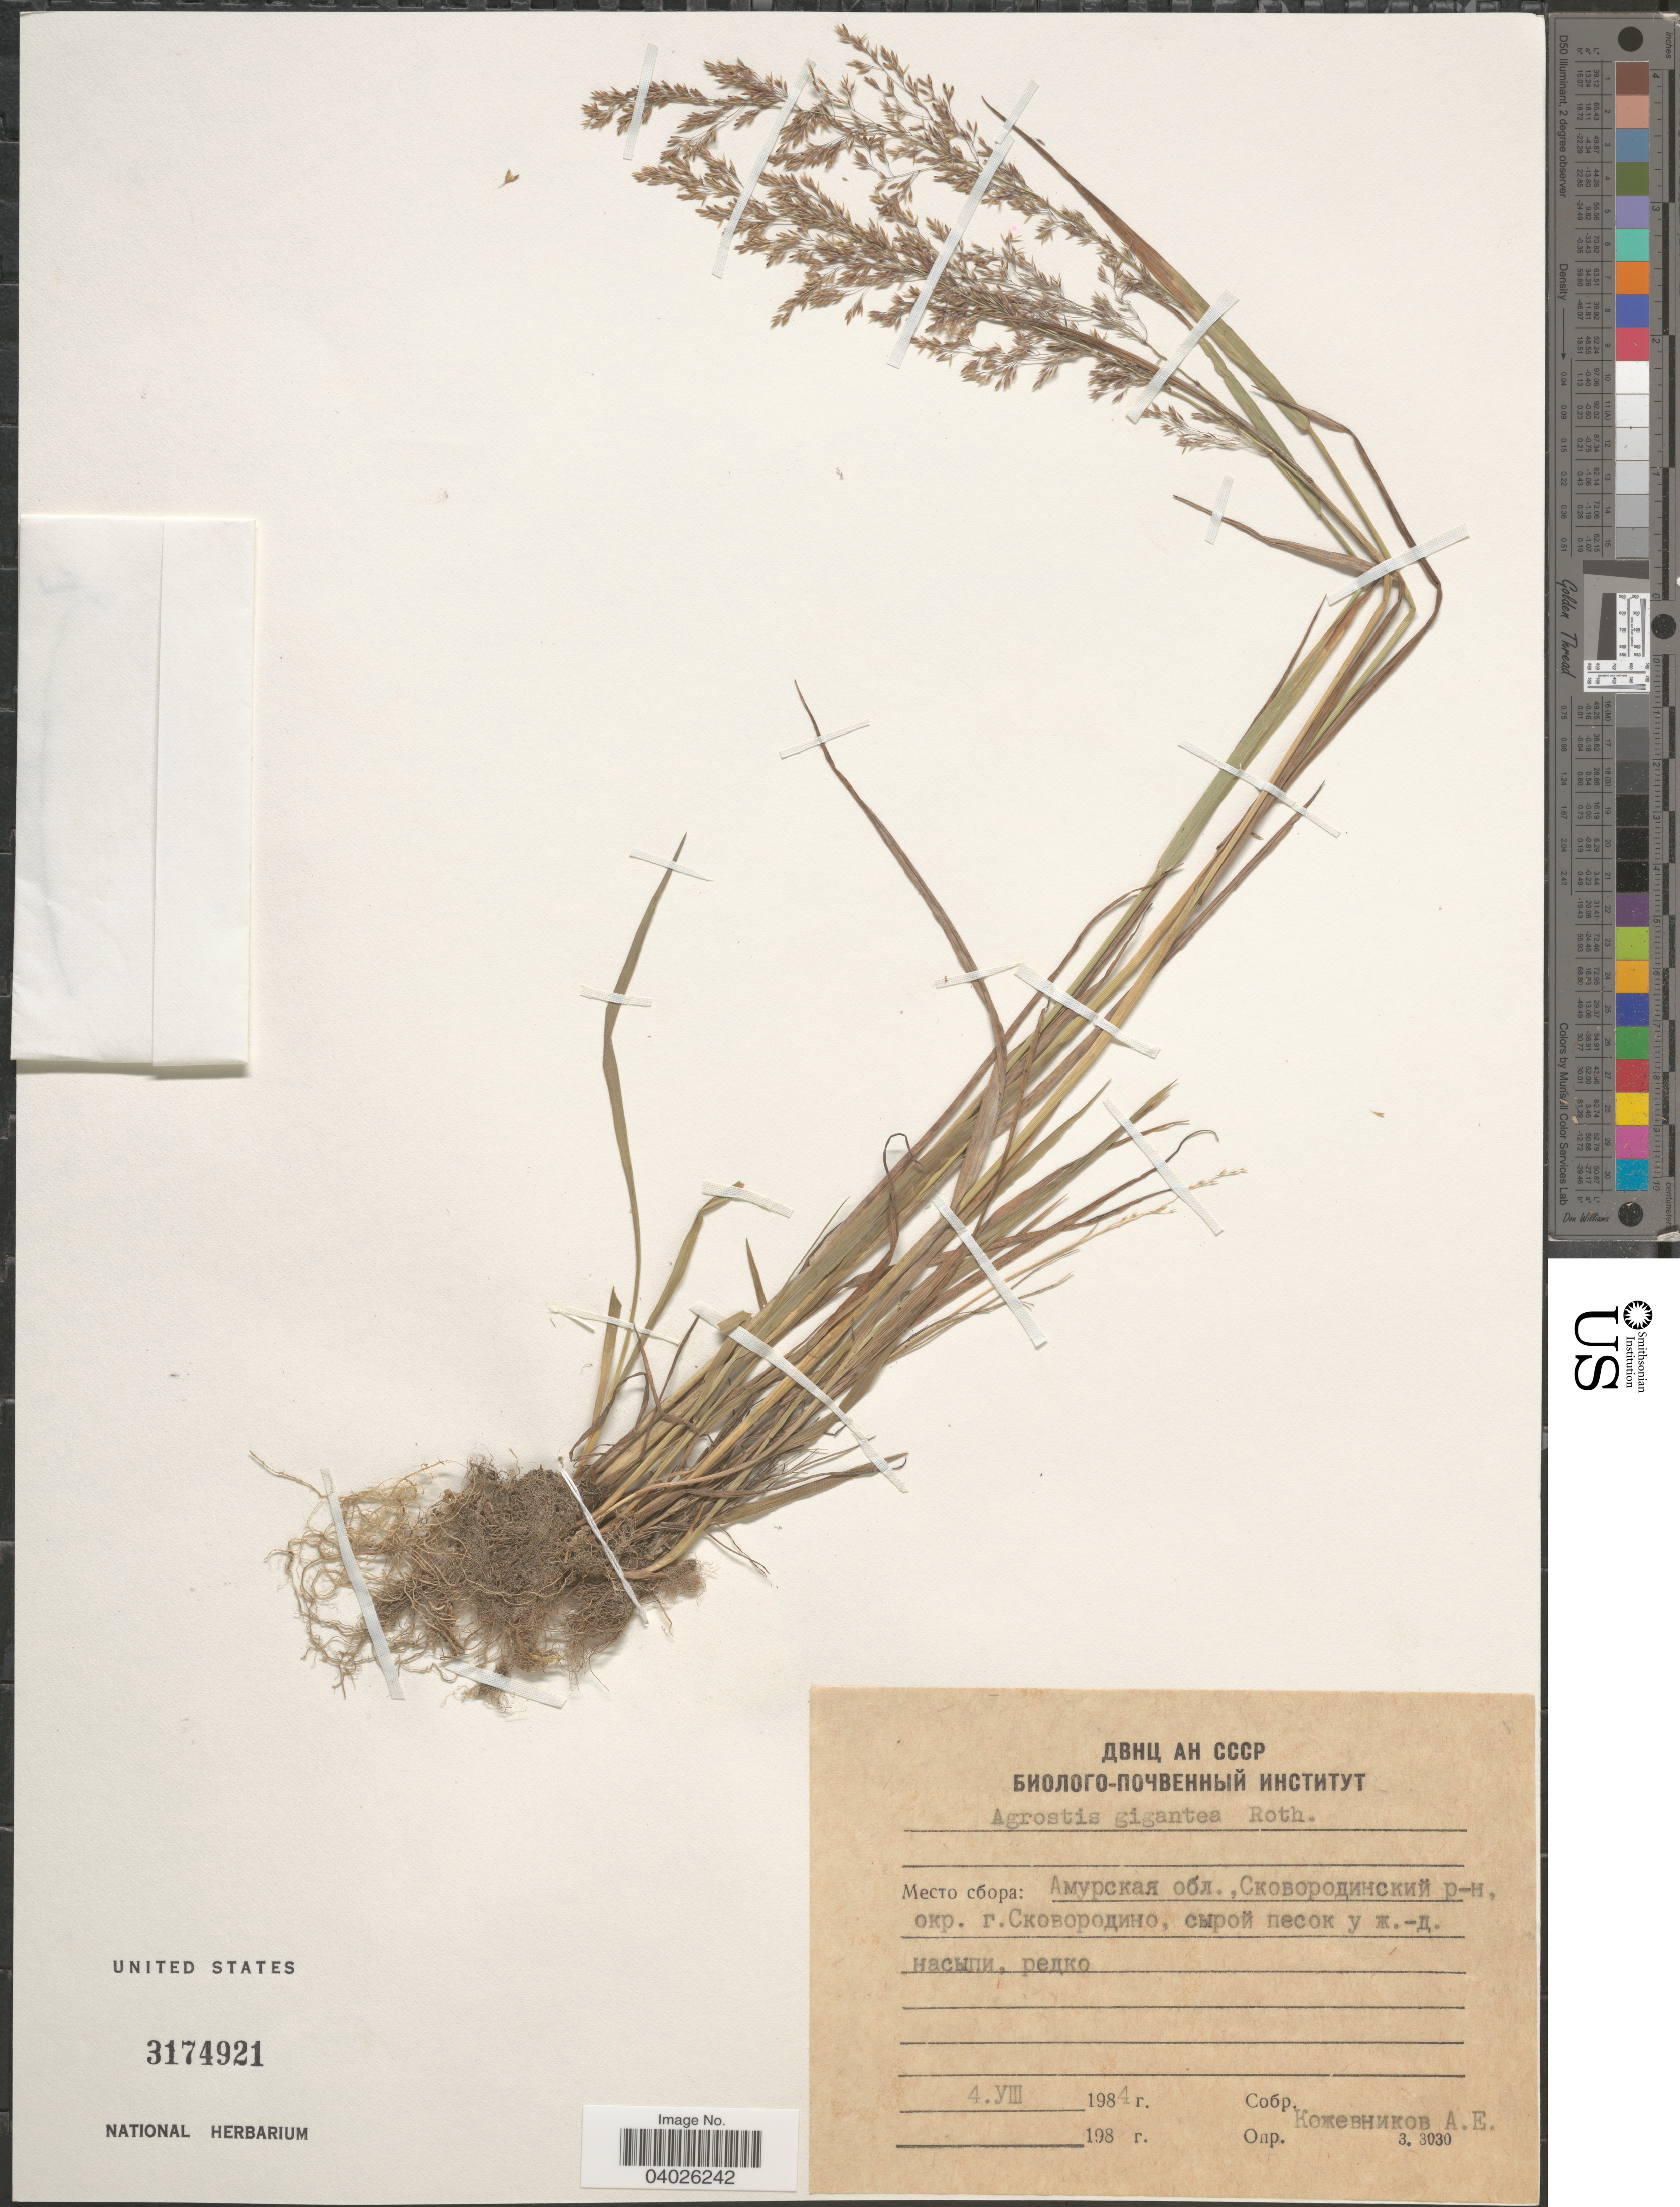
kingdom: Plantae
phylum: Tracheophyta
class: Liliopsida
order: Poales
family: Poaceae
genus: Agrostis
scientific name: Agrostis gigantea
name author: Roth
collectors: A. Kozhevnikov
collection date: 1984-08-04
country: Russian Federation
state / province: Amur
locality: Skovorodinskiy District, vicinity of village Skovorodino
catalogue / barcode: US 3174921